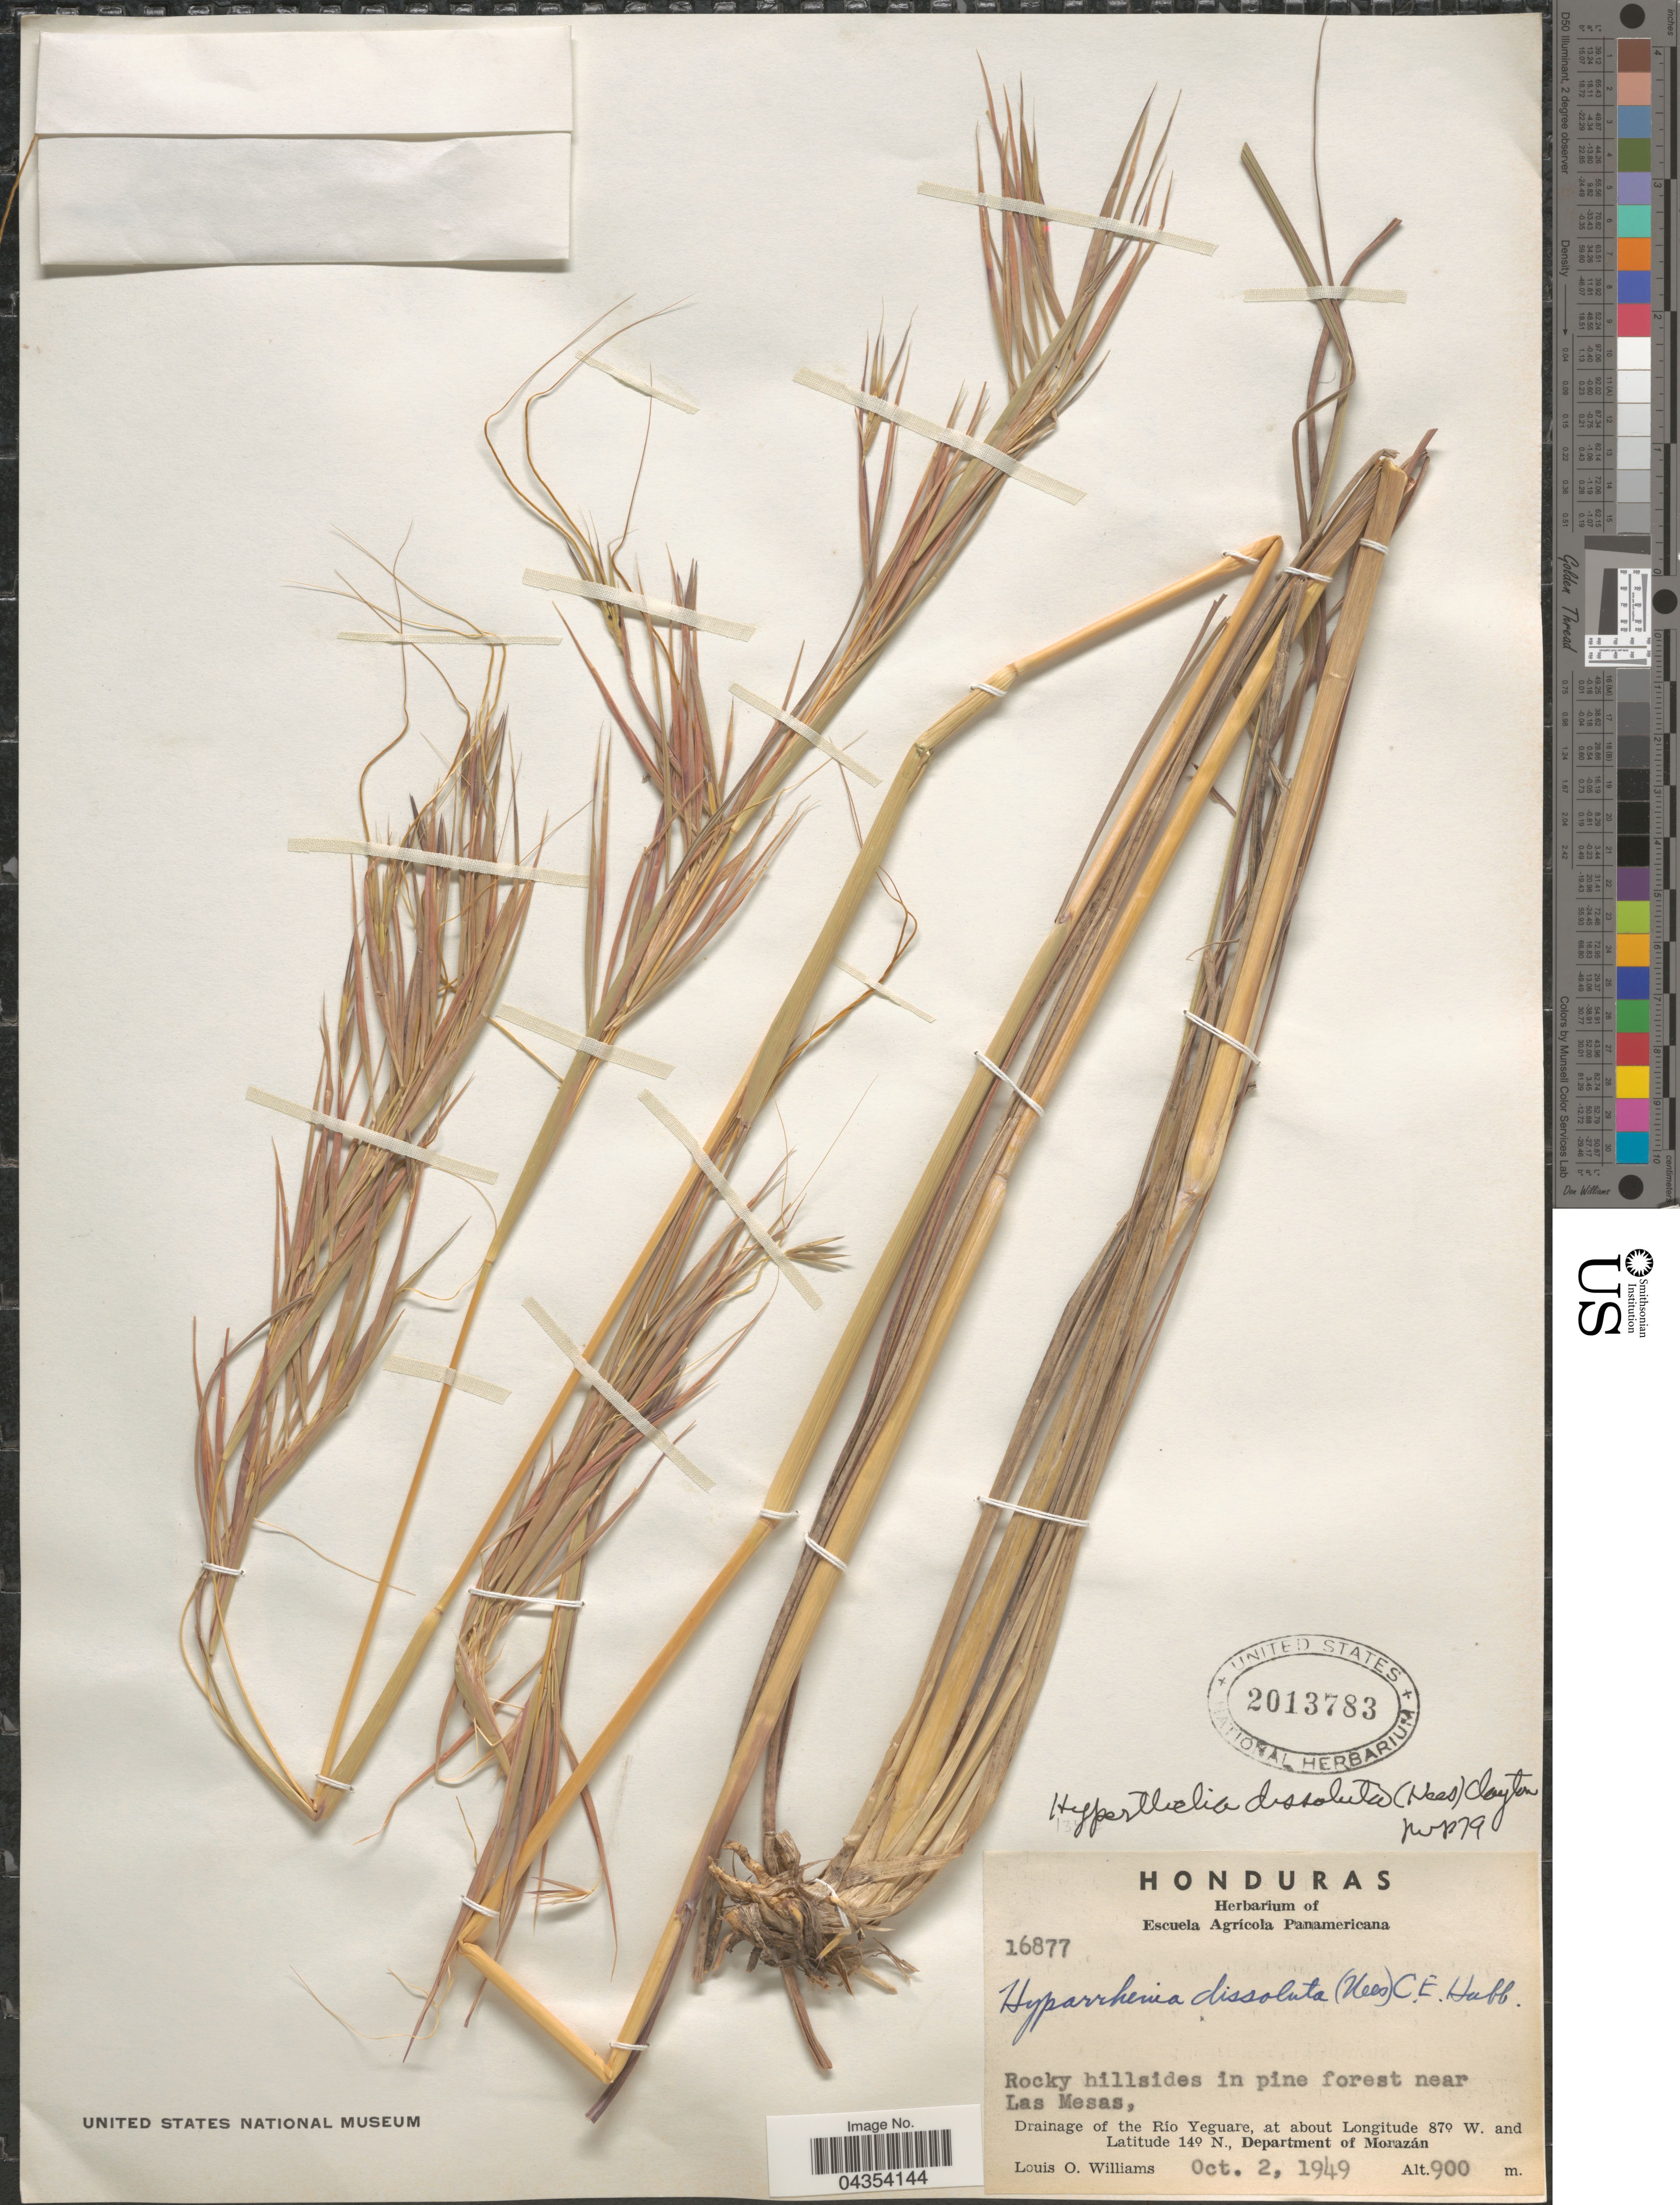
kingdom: Plantae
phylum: Tracheophyta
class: Liliopsida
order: Poales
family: Poaceae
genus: Hyperthelia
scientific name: Hyperthelia dissoluta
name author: (Nees ex Steud.) Clayton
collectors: L. O. Williams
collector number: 16877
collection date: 1949-10-02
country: Honduras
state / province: Fco. Morazán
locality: Rcoky hillsides in pine forest near Las Mesas. Drainage of the Río Yeguare. Department of Morazán.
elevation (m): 900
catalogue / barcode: US 2013783